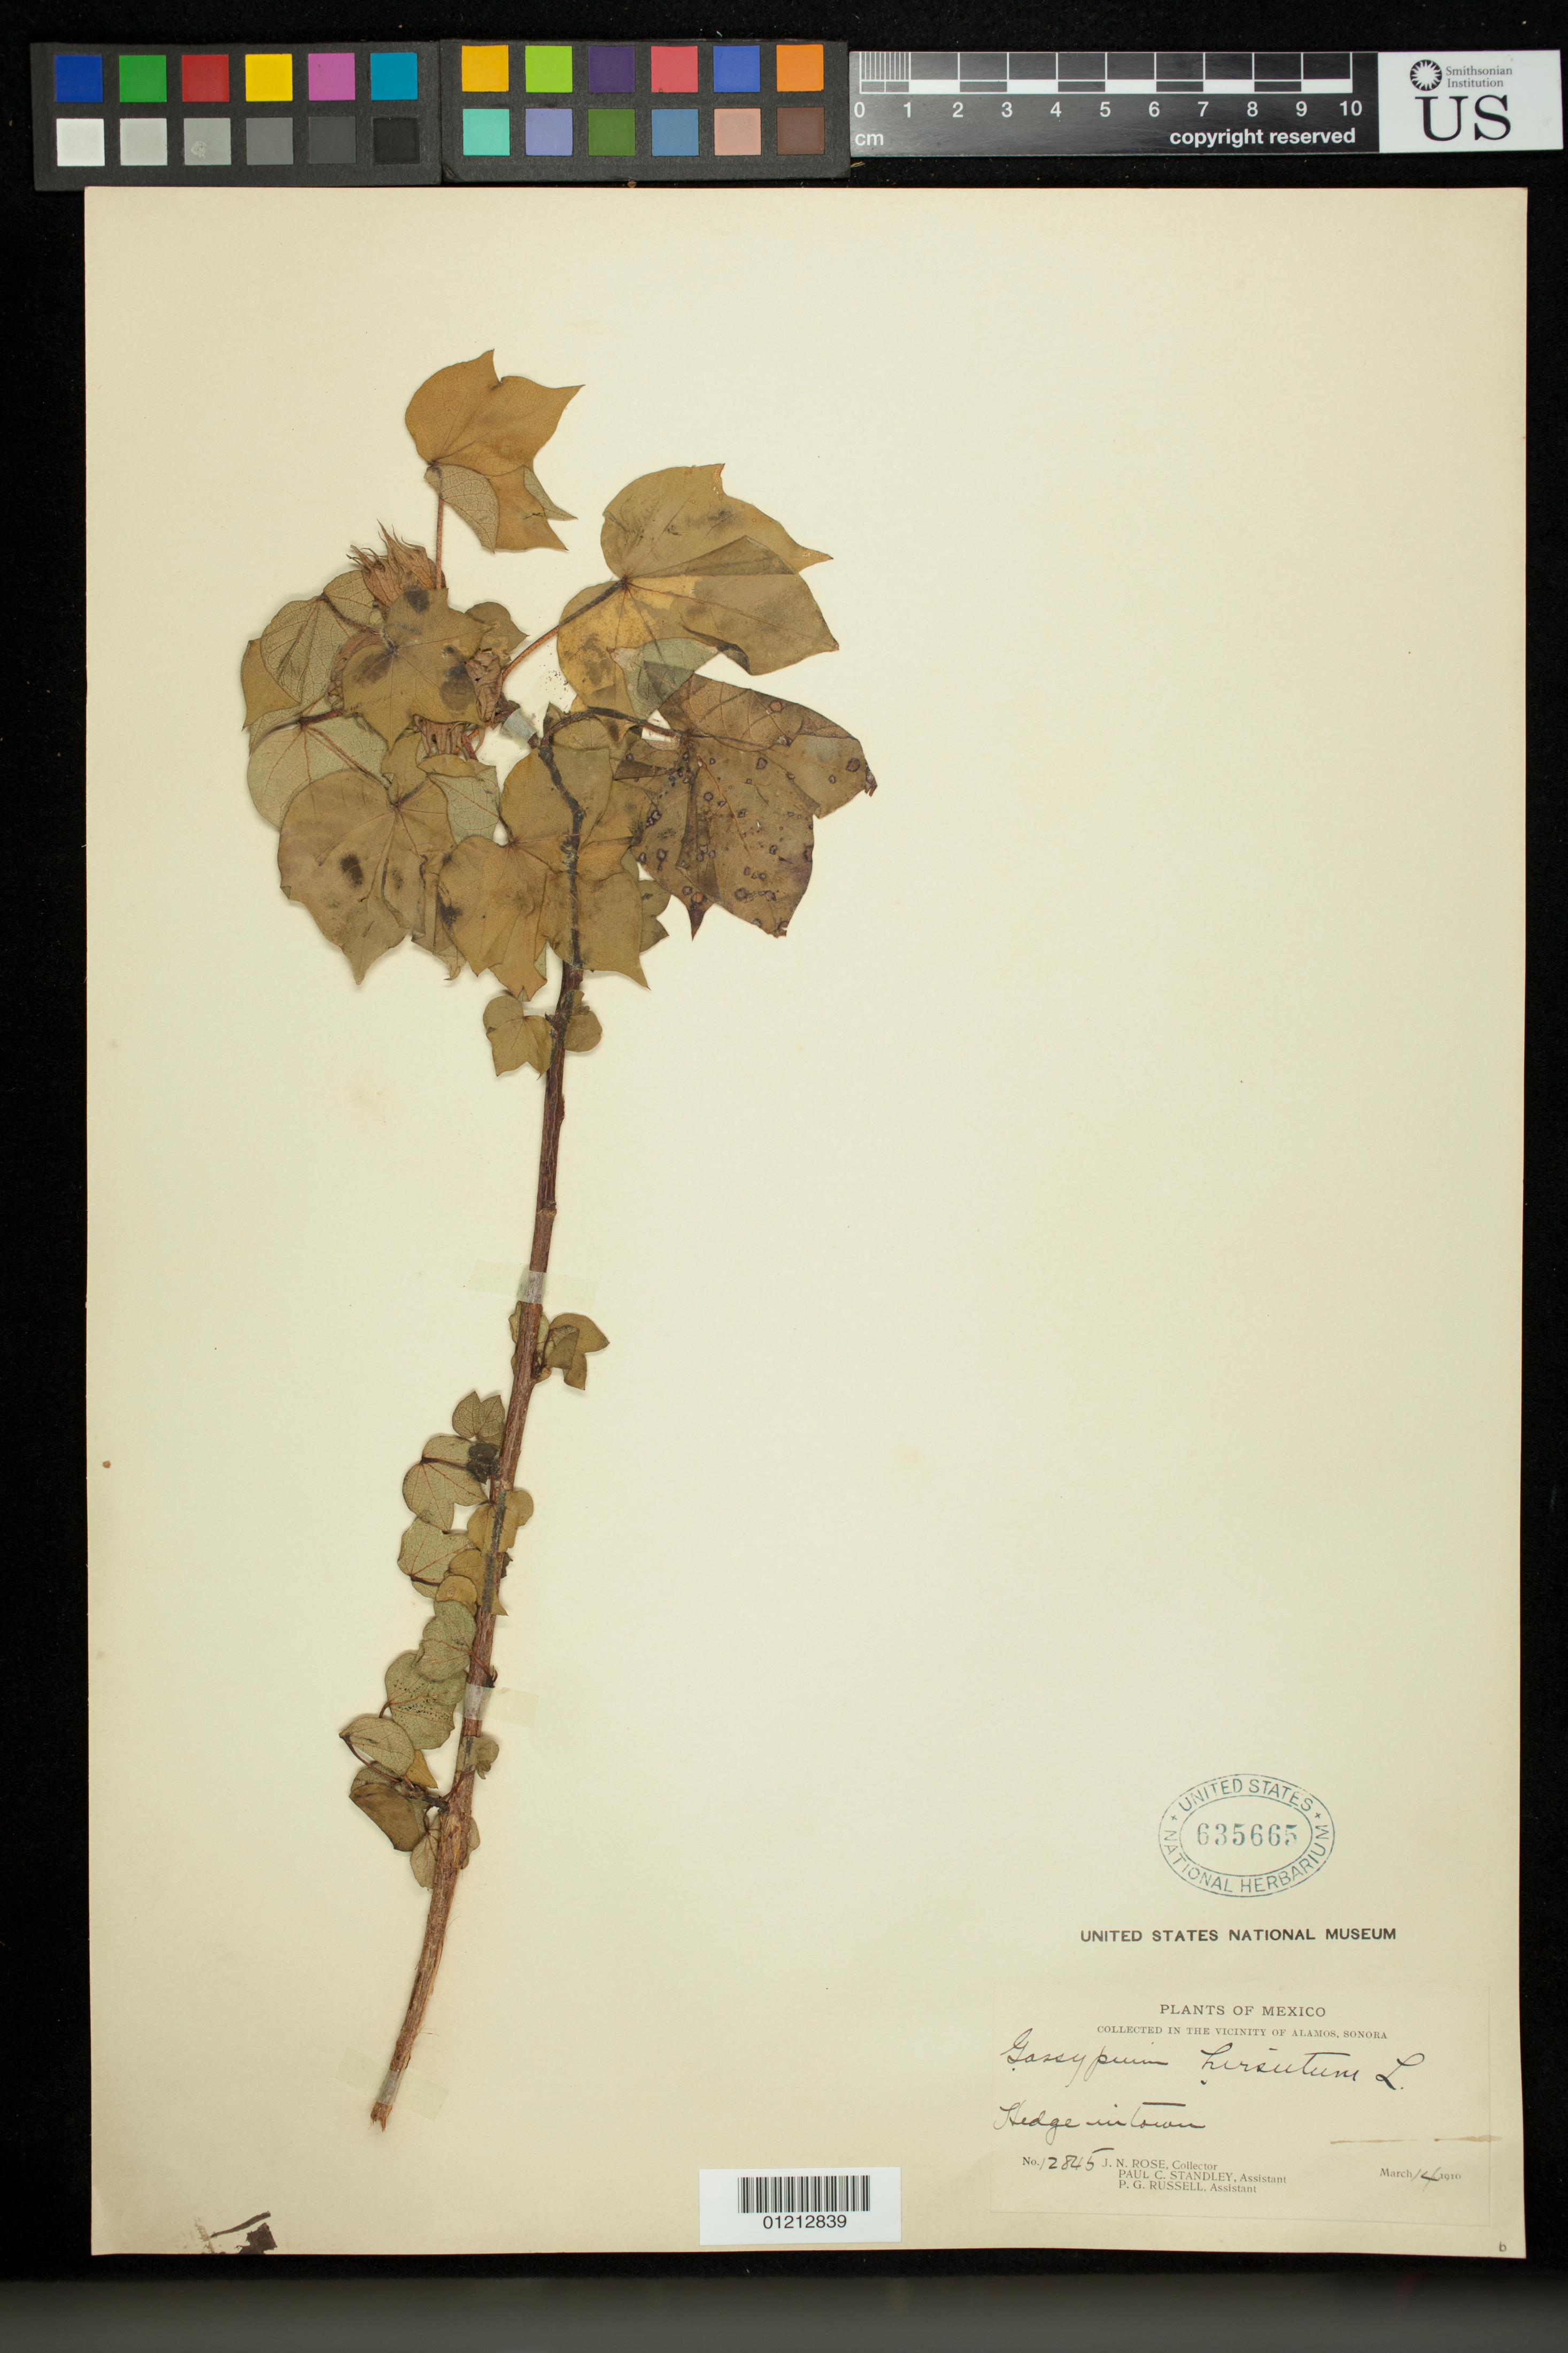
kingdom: Plantae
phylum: Tracheophyta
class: Magnoliopsida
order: Malvales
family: Malvaceae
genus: Gossypium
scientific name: Gossypium hirsutum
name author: L.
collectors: J. N. Rose, P. C. Standley & P. G. Russell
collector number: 12845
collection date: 1910-03-14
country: Mexico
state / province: Sonora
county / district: Alamos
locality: vicinity of Alamos. Hedge in town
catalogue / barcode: US 635665